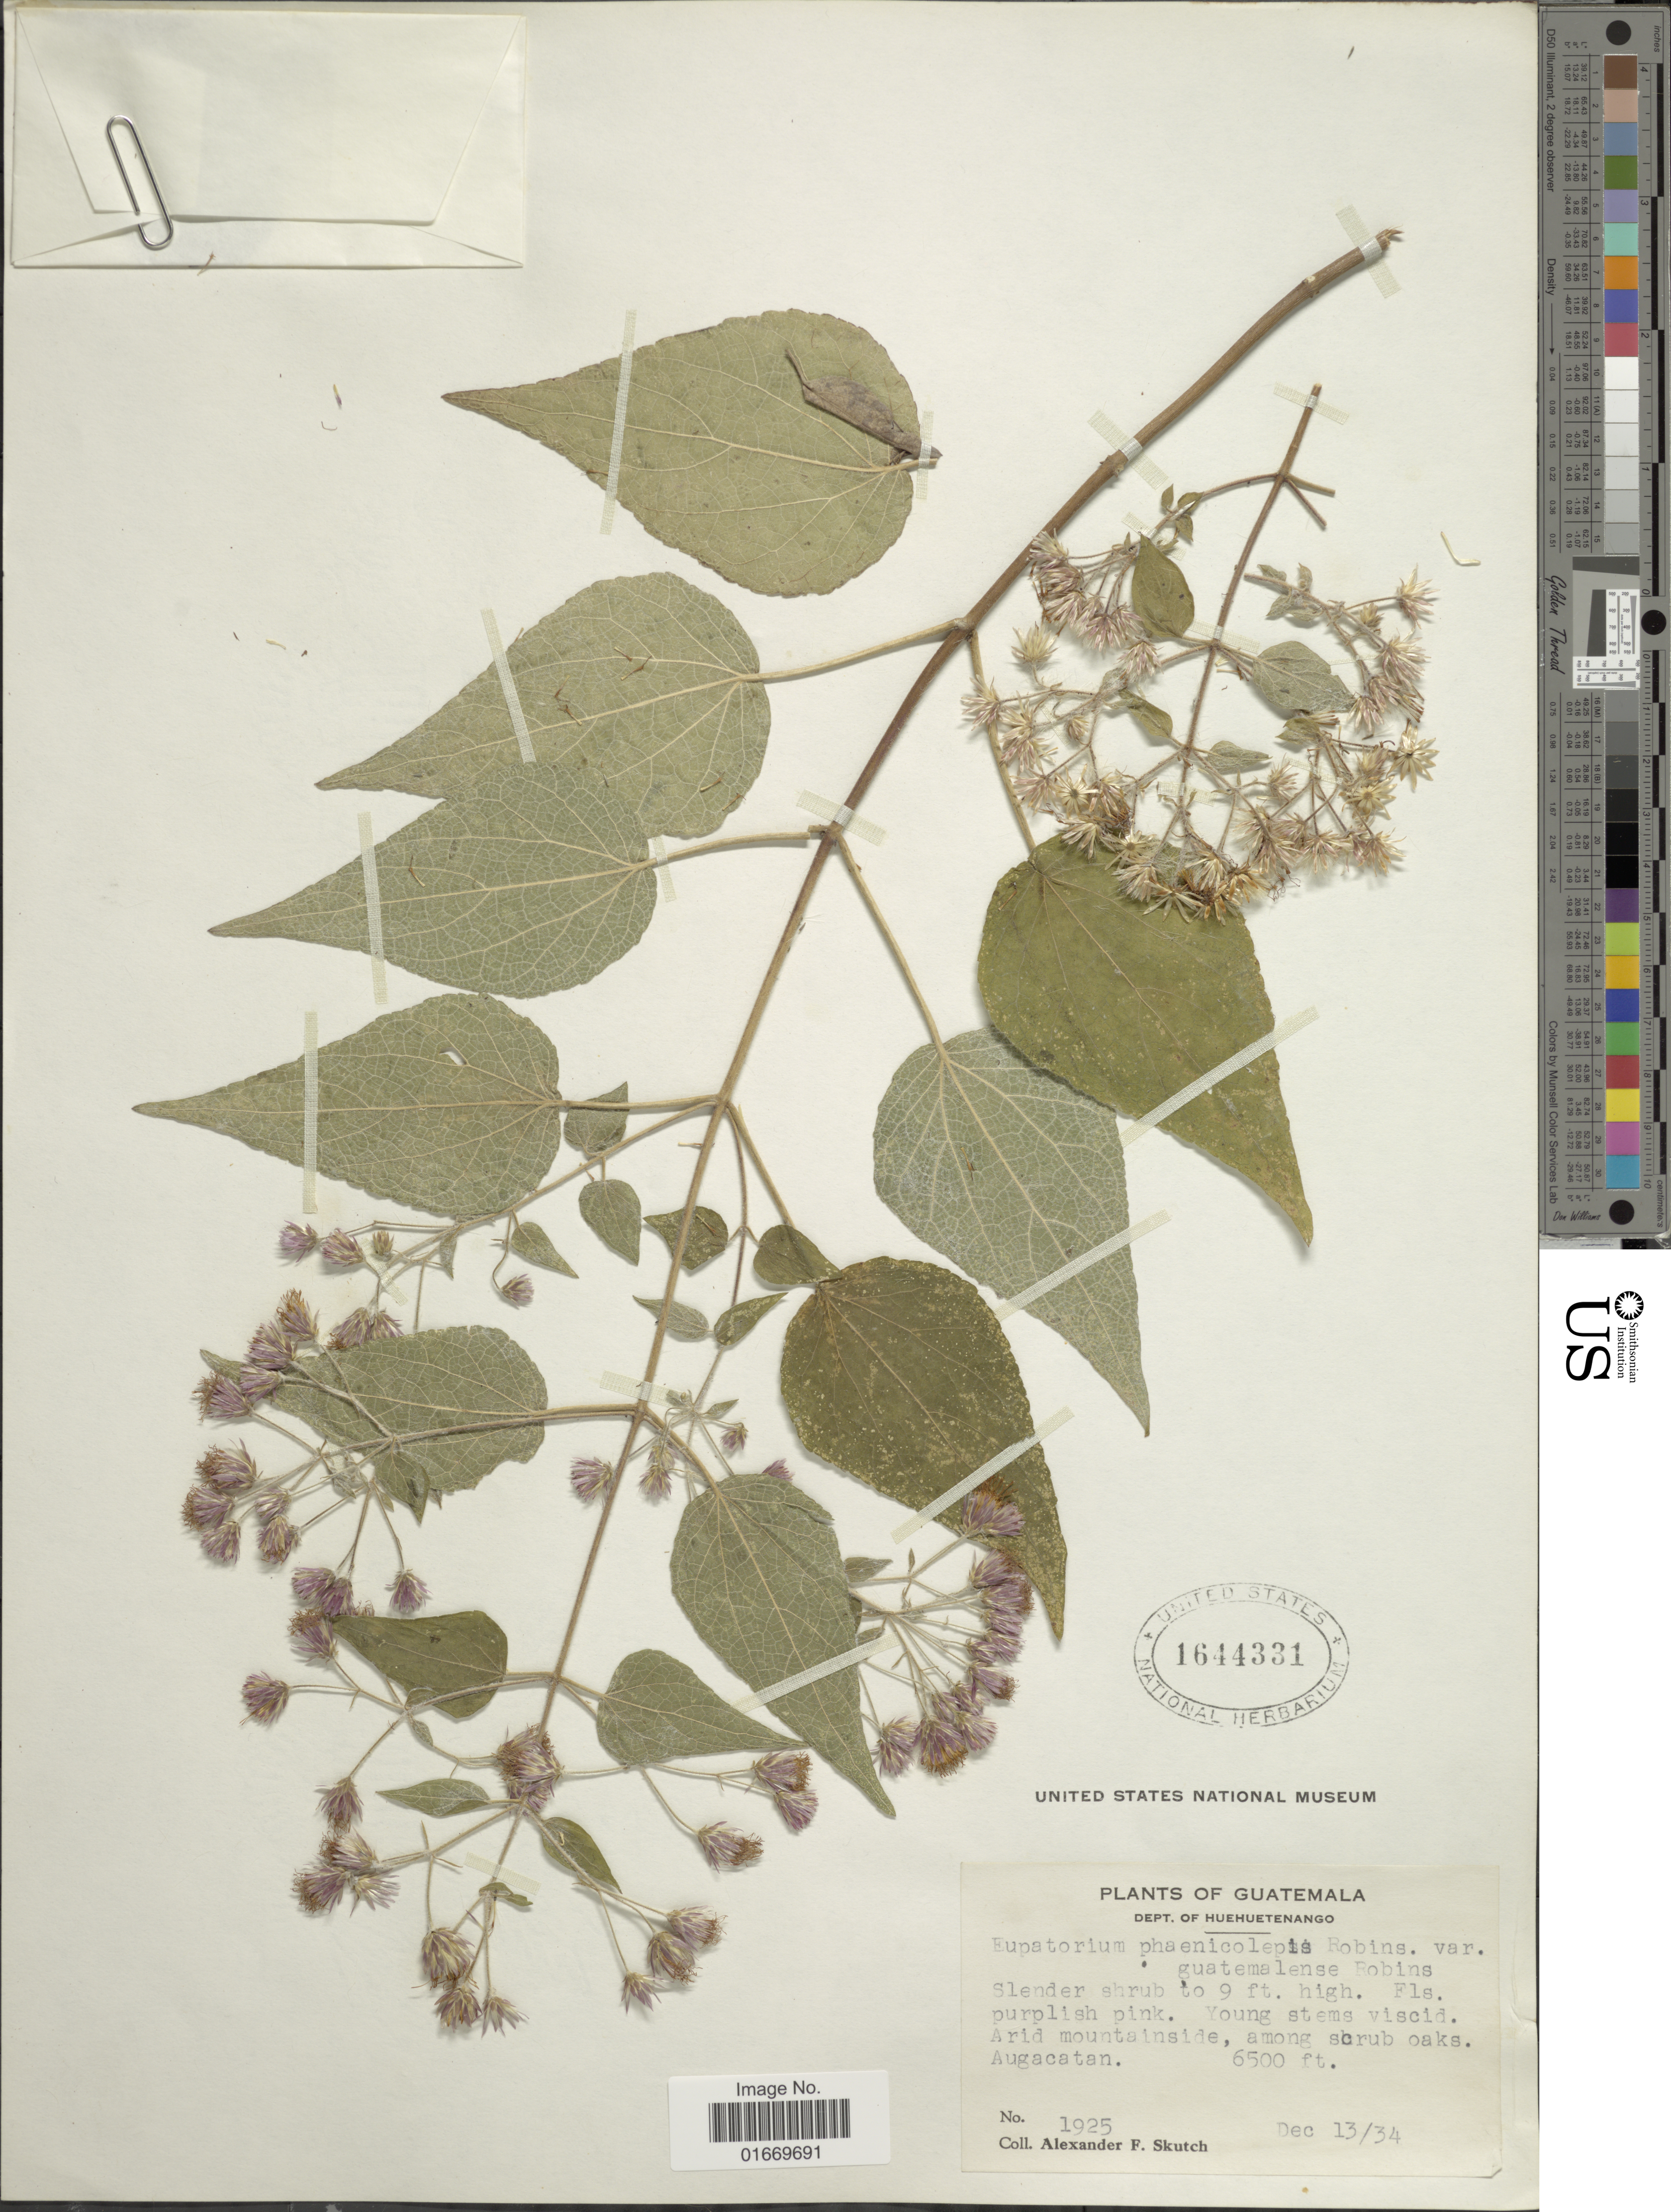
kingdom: Plantae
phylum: Tracheophyta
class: Magnoliopsida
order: Asterales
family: Asteraceae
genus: Peteravenia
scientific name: Peteravenia phoenicolepis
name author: (B.L. Rob.) R.M. King & H. Rob.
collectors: A. F. Skutch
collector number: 1925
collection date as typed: Transcribed d/m/y: 13/12/34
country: Guatemala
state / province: Huehuetenango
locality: Guatemala. Dept. of Huehuetenango. Augacatan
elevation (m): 1981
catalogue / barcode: US 1644331